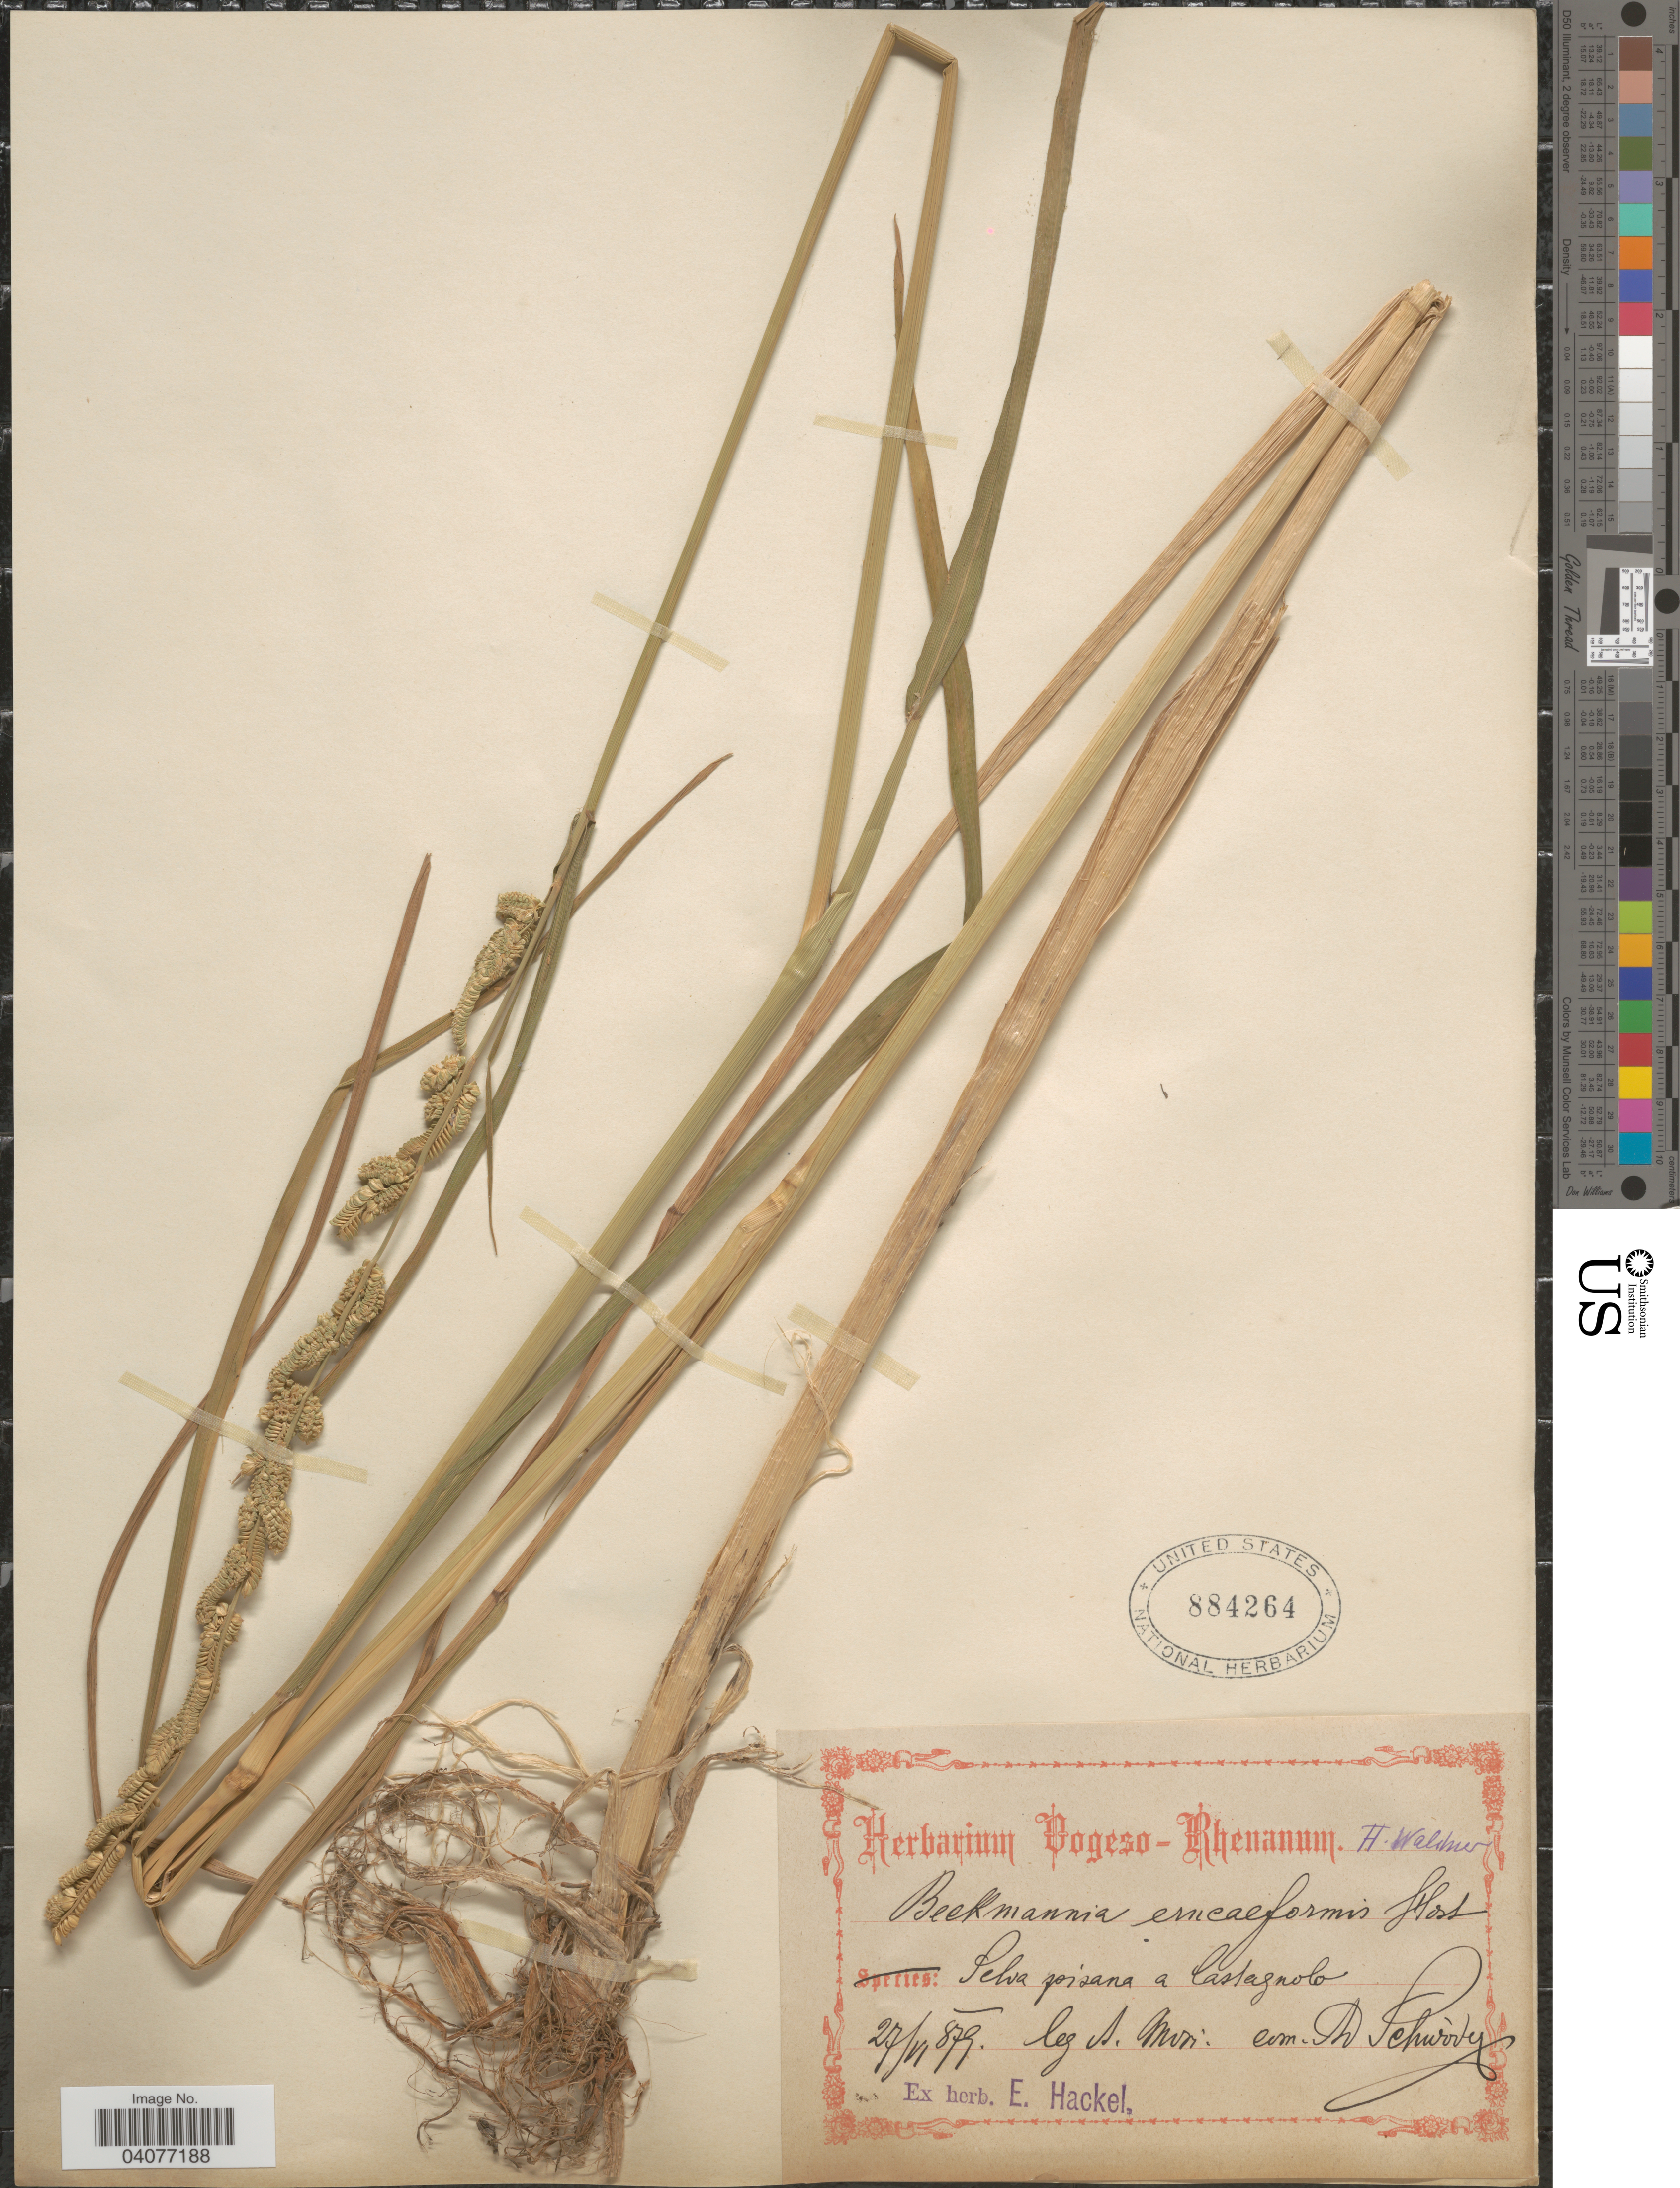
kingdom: Plantae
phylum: Tracheophyta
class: Liliopsida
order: Poales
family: Poaceae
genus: Beckmannia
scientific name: Beckmannia eruciformis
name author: (L.) Host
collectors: A. Mori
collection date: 1879-06-27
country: Italy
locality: Selva pisana a Castagnolo.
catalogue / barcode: US 884264